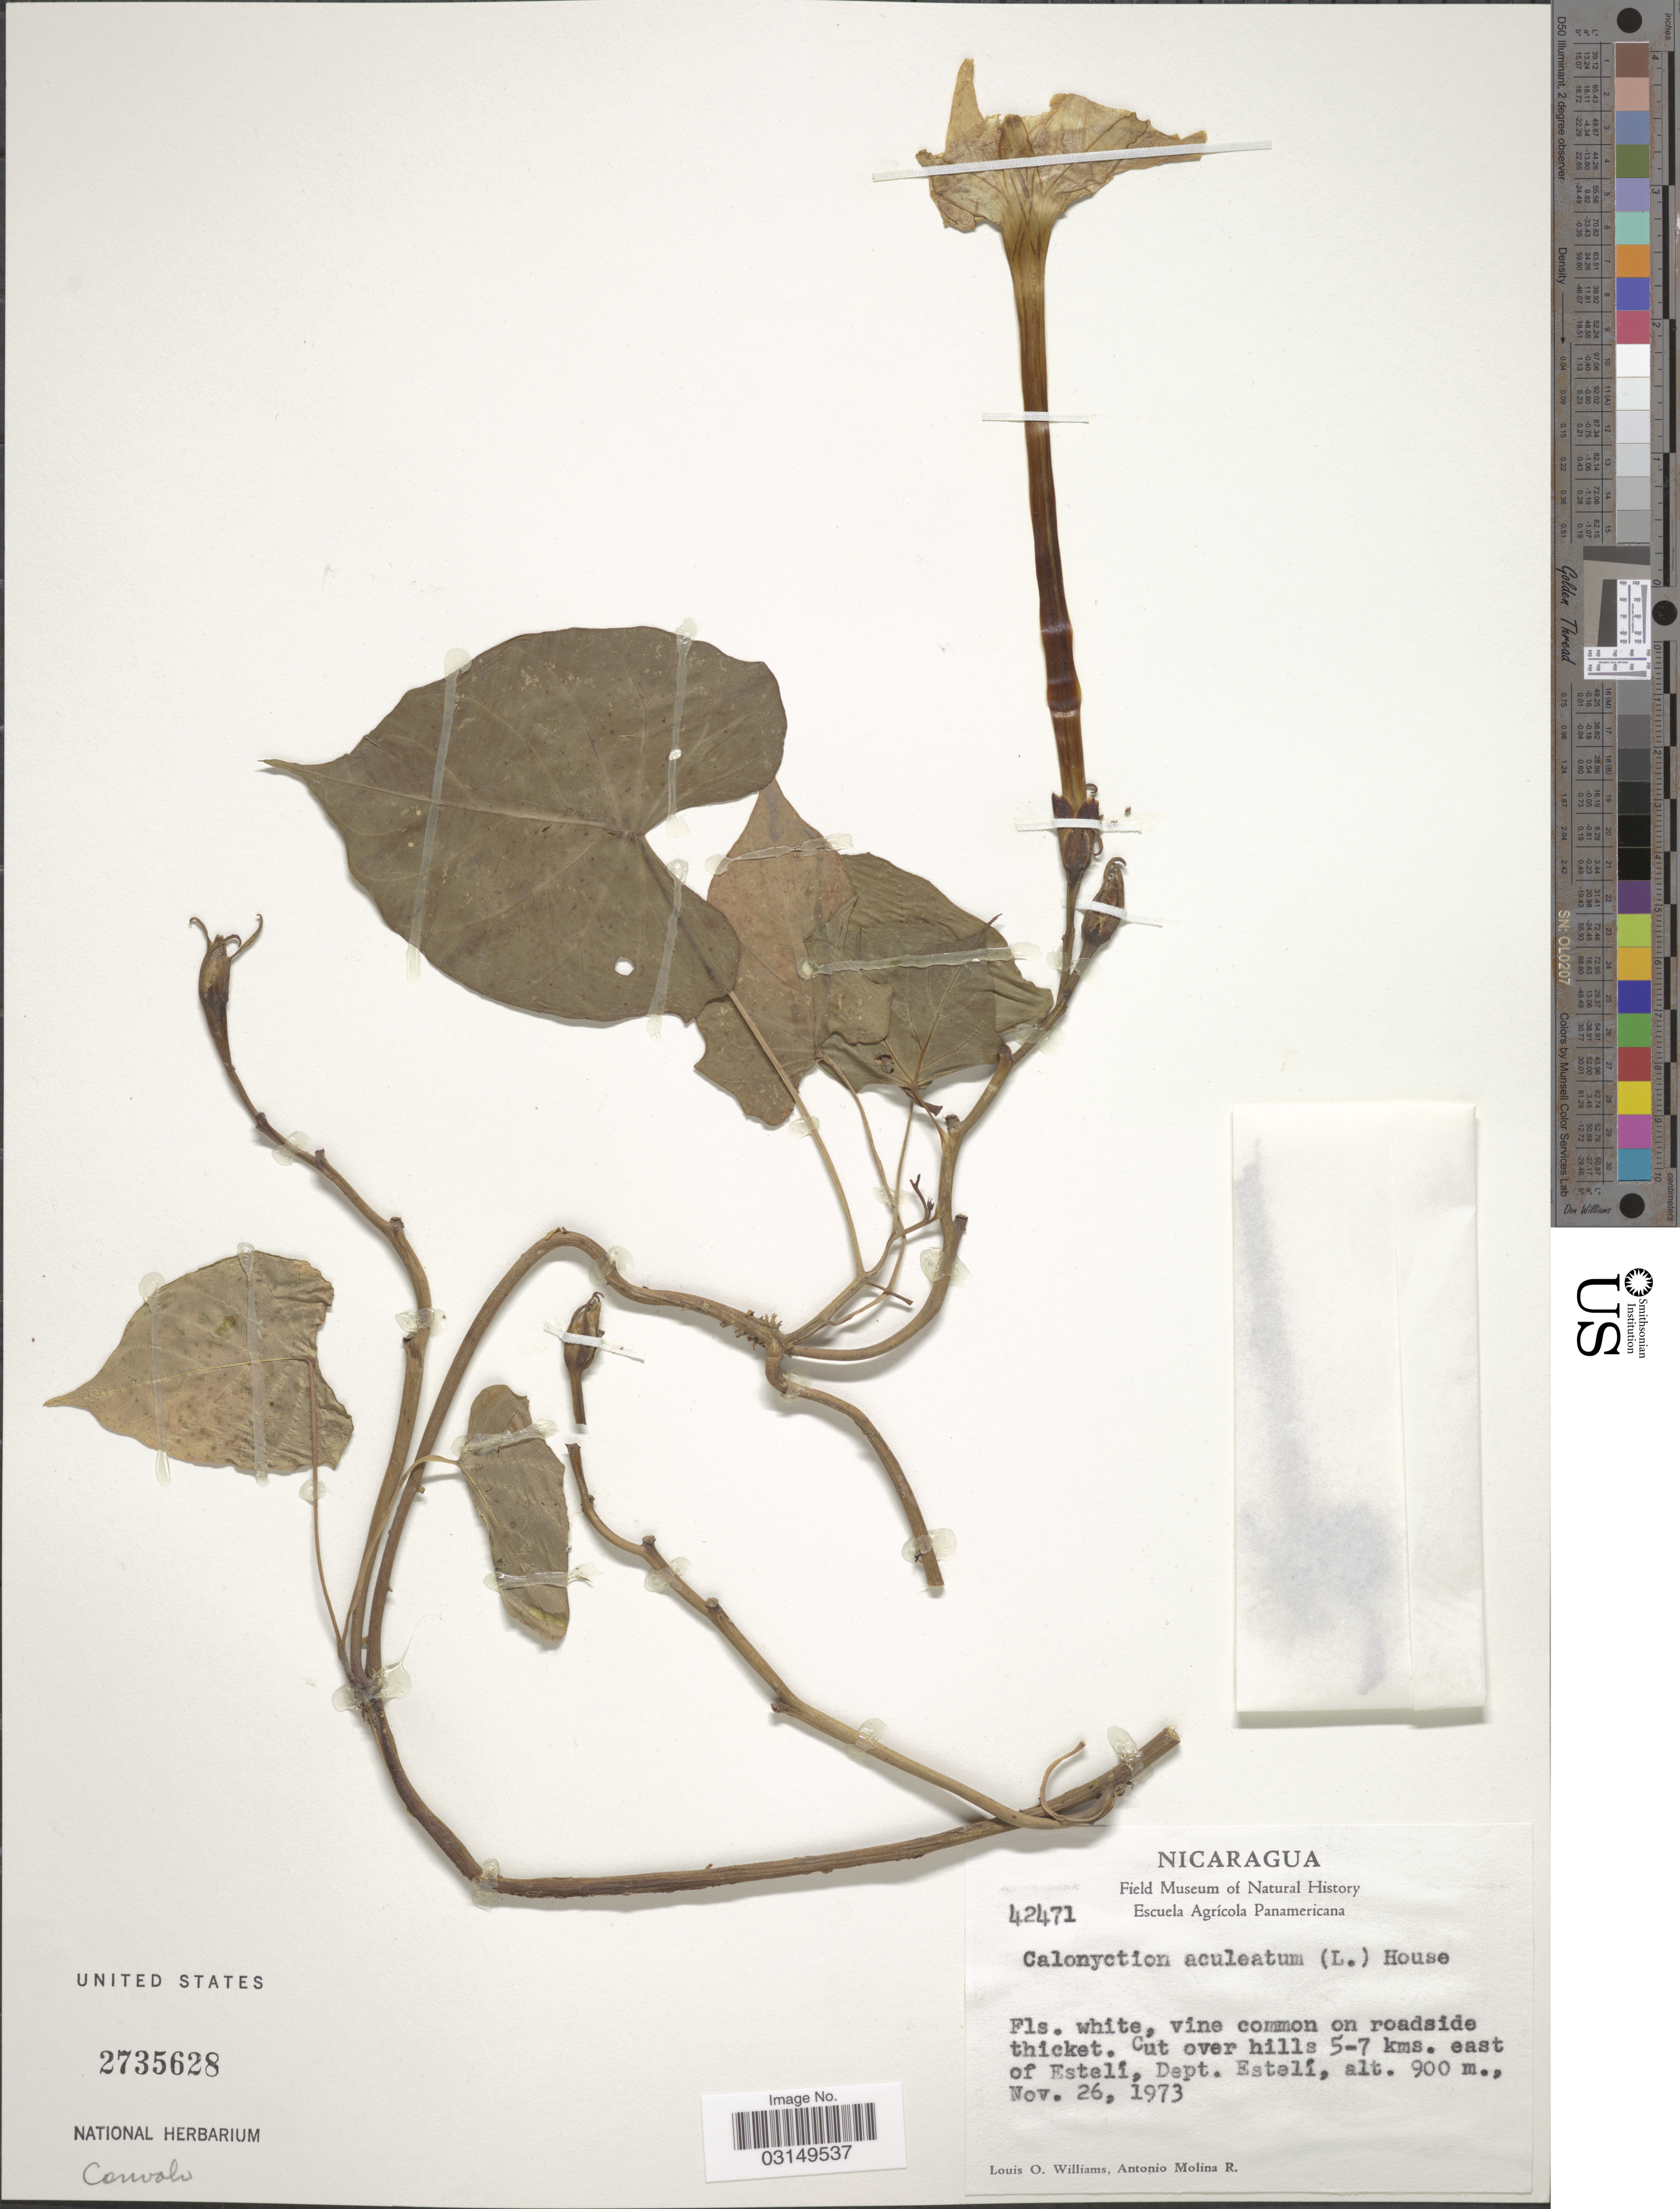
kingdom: Plantae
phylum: Tracheophyta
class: Magnoliopsida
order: Solanales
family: Convolvulaceae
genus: Ipomoea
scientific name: Ipomoea alba L.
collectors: L. O. Williams & A. Molina R.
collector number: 42471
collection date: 1973-11-26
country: Nicaragua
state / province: Esteli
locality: Cut ober hills 5-7 kms. east of Estelí, Dept. Estelí.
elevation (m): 900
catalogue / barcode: US 2735628